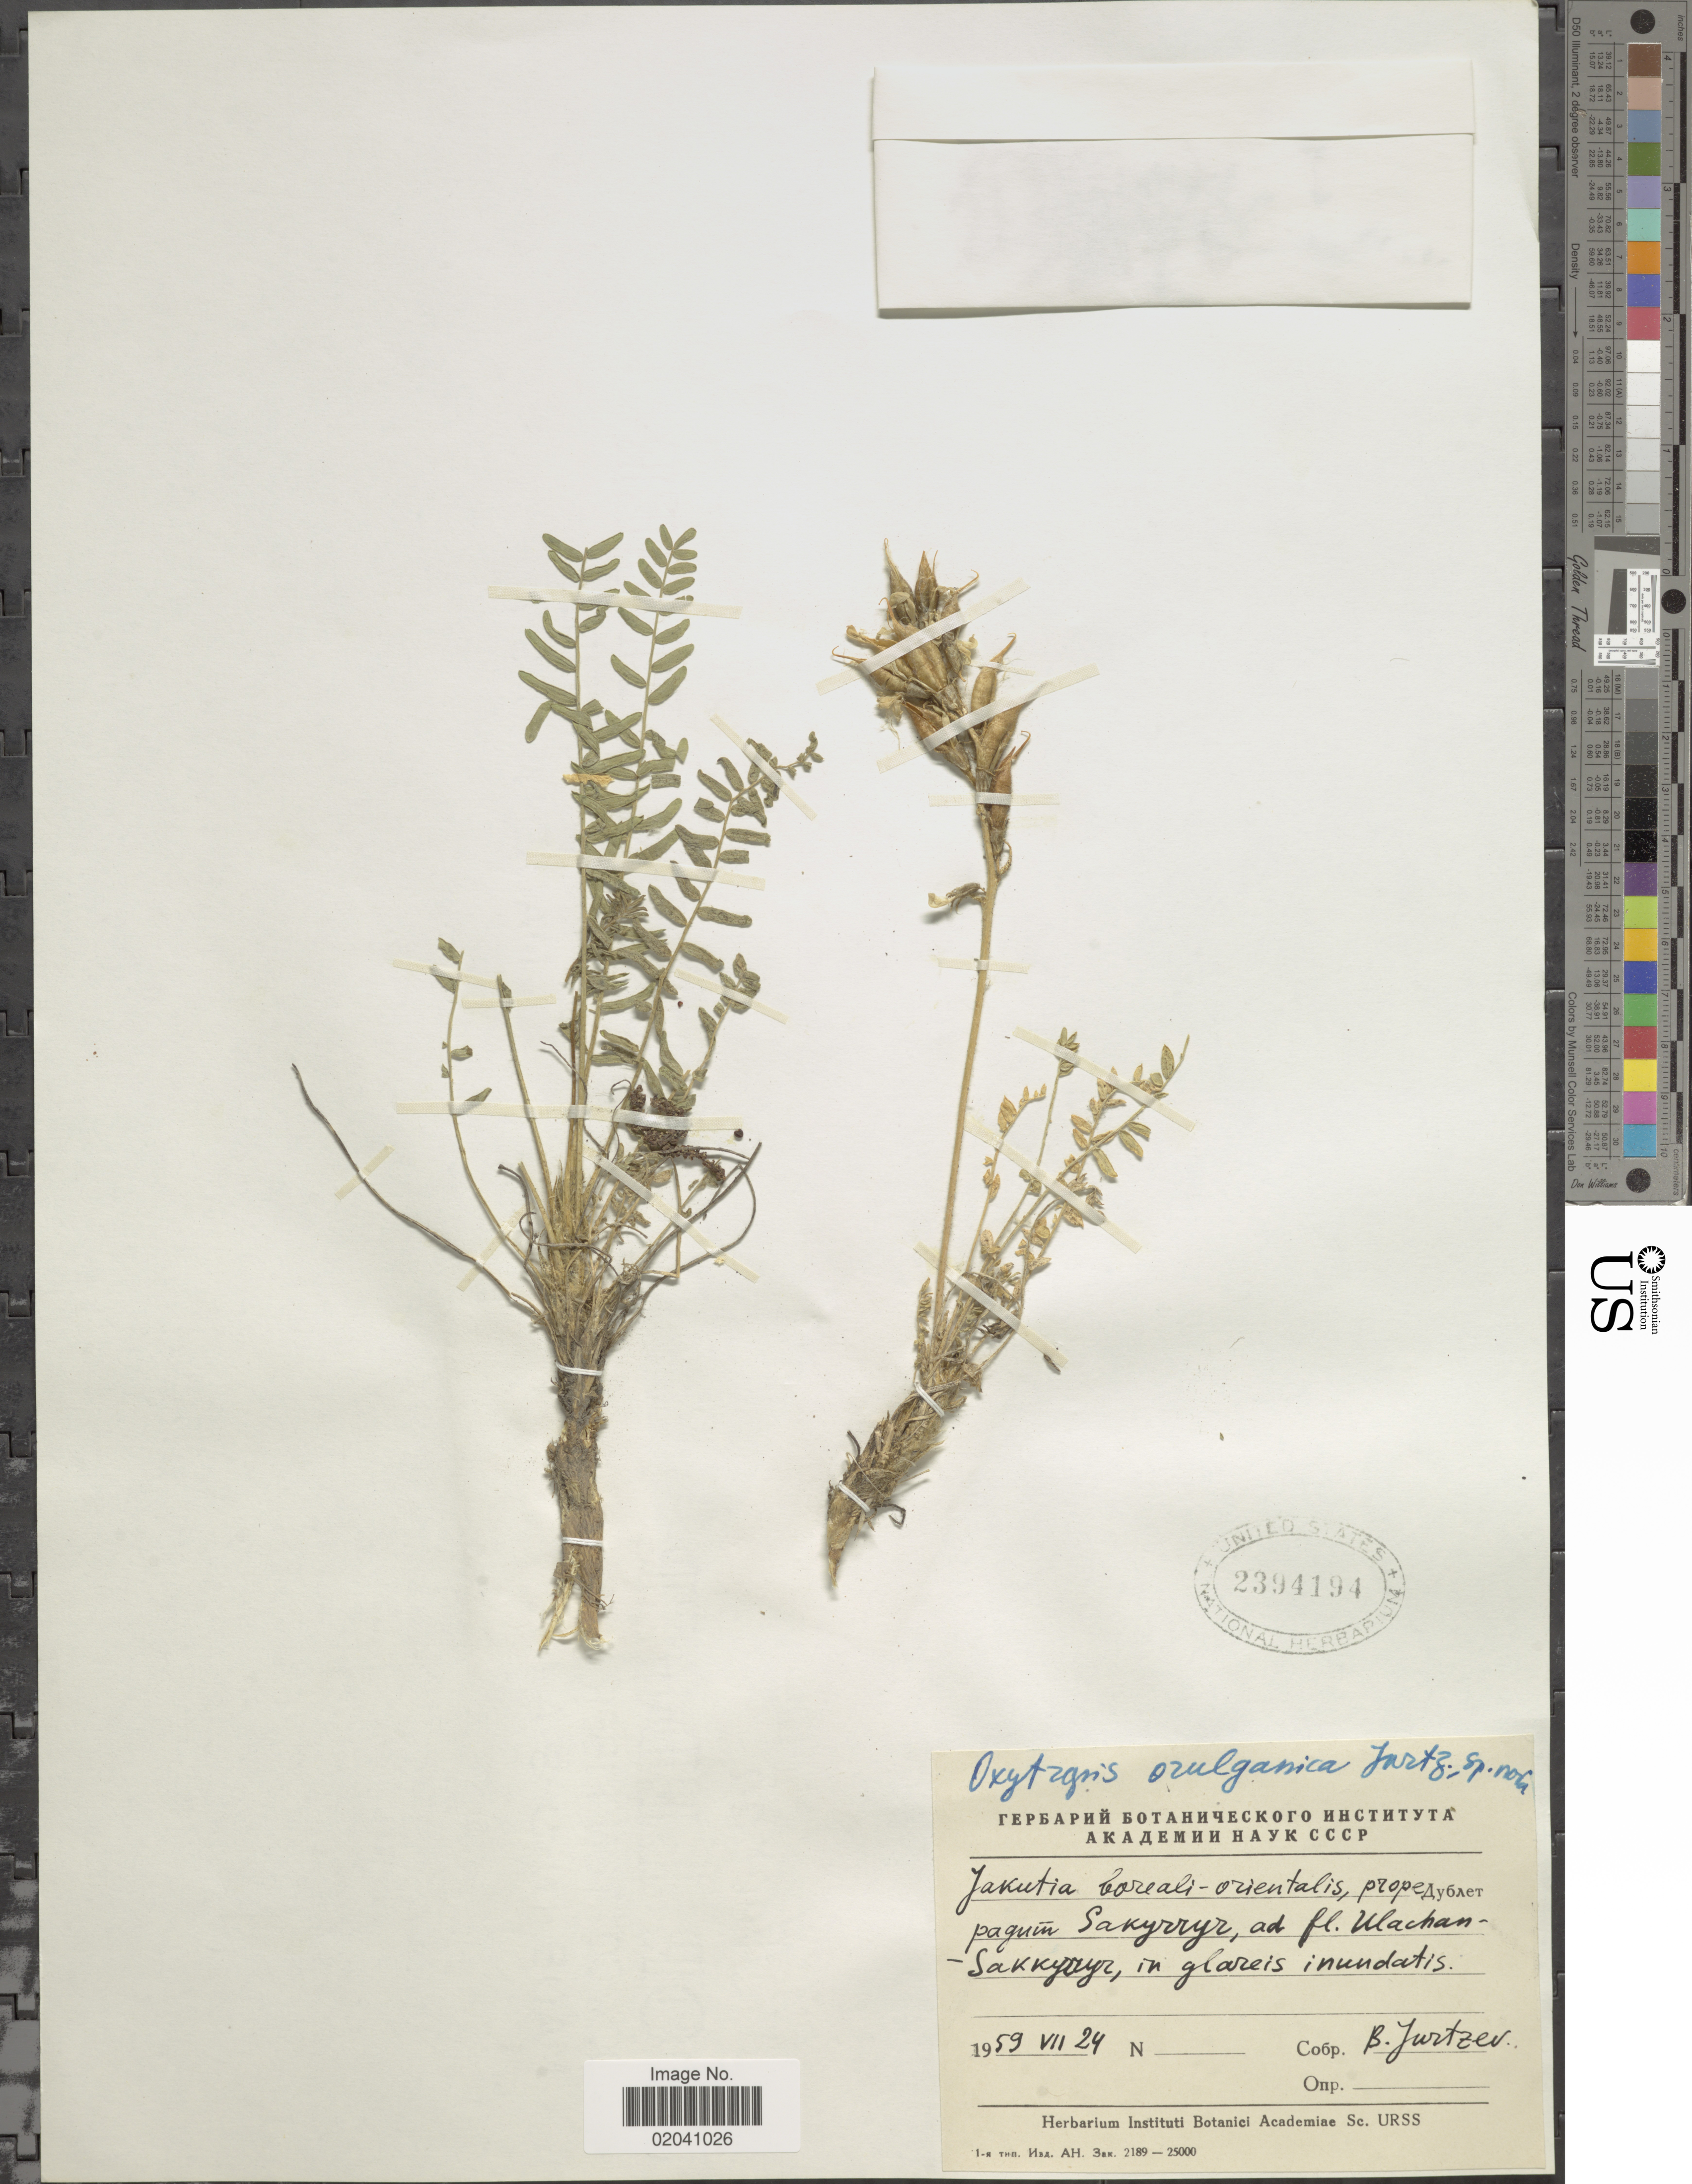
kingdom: Plantae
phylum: Tracheophyta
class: Magnoliopsida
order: Fabales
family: Fabaceae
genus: Oxytropis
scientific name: Oxytropis orulganica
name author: (Jurtzev) Chepinoga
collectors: B. A. Jurtzev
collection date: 1959-07-24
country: Russian Federation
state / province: Sakha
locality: Jakutia boreali-orientalis, prope pagum Sakyrryr, ad fl. Ulachan- Sakkyrryr, in glareis inundatis.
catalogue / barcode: US 23941994